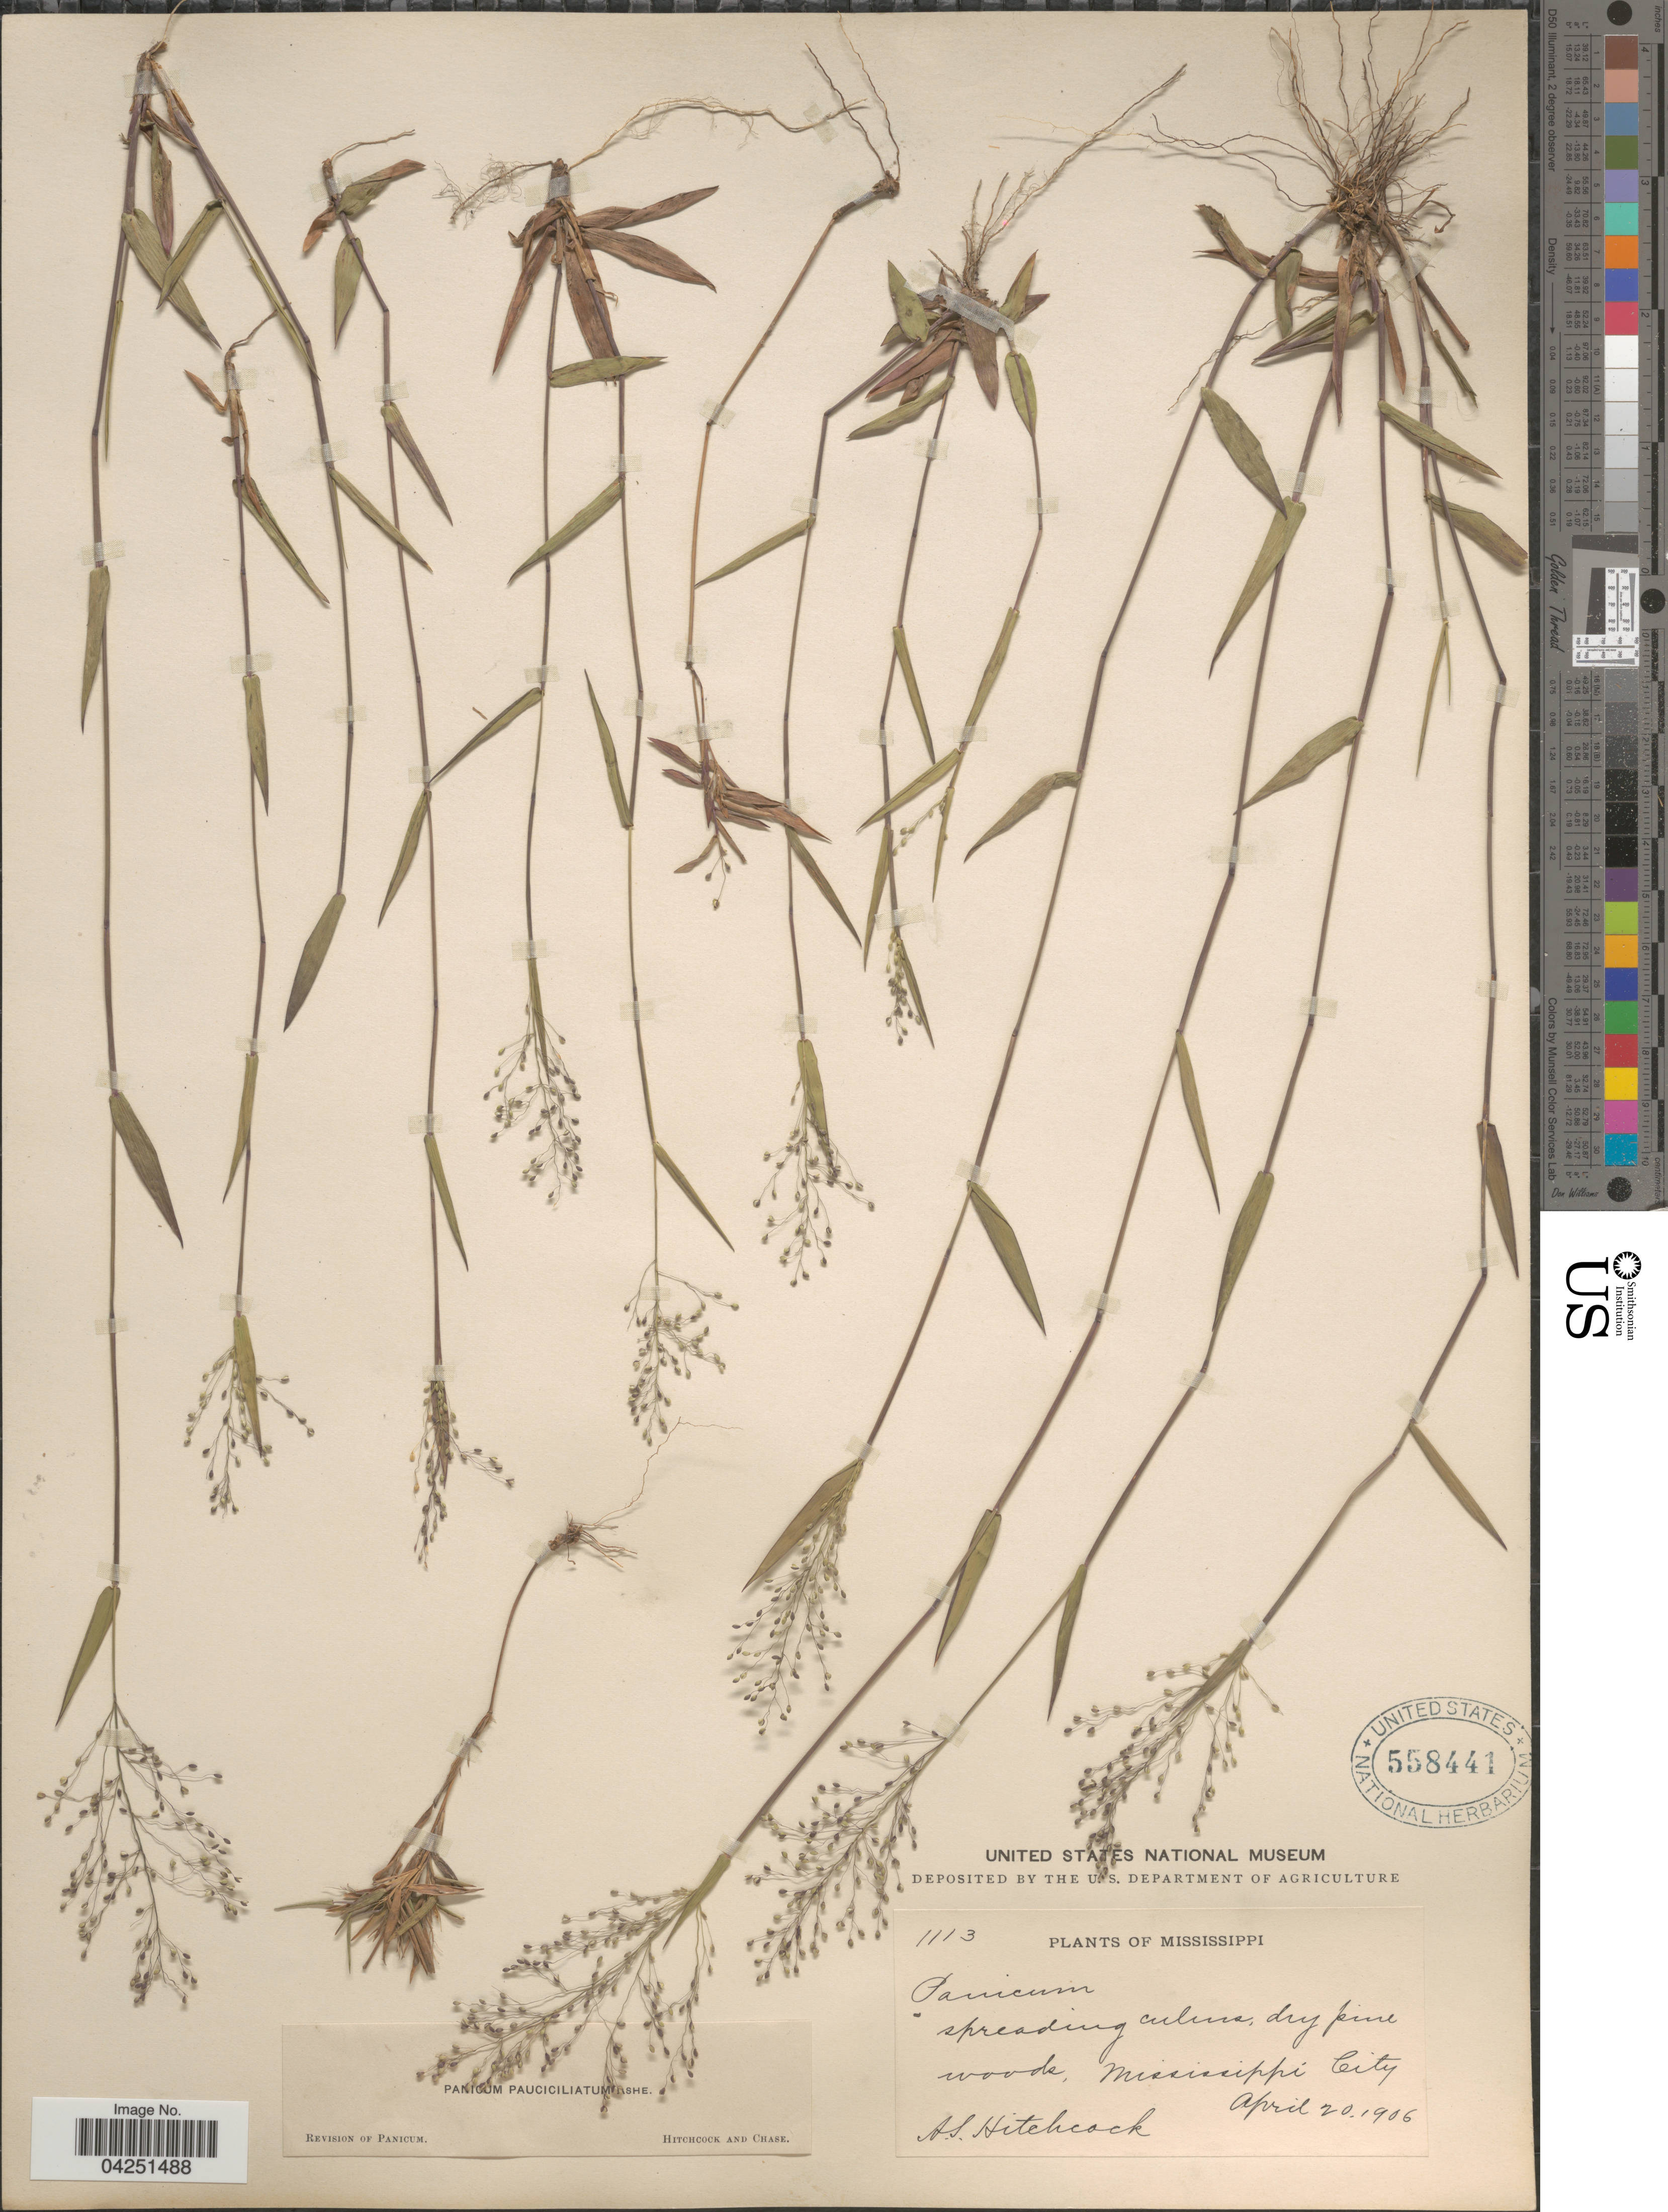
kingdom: Plantae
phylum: Tracheophyta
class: Liliopsida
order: Poales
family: Poaceae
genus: Dichanthelium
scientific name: Dichanthelium acuminatum var. acuminatum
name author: (Sw.) Gould & C.A. Clark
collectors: A. S. Hitchcock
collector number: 1113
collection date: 1906-04-20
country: United States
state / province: Mississippi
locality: Dry pine woods, Mississippi City.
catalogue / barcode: US 558441